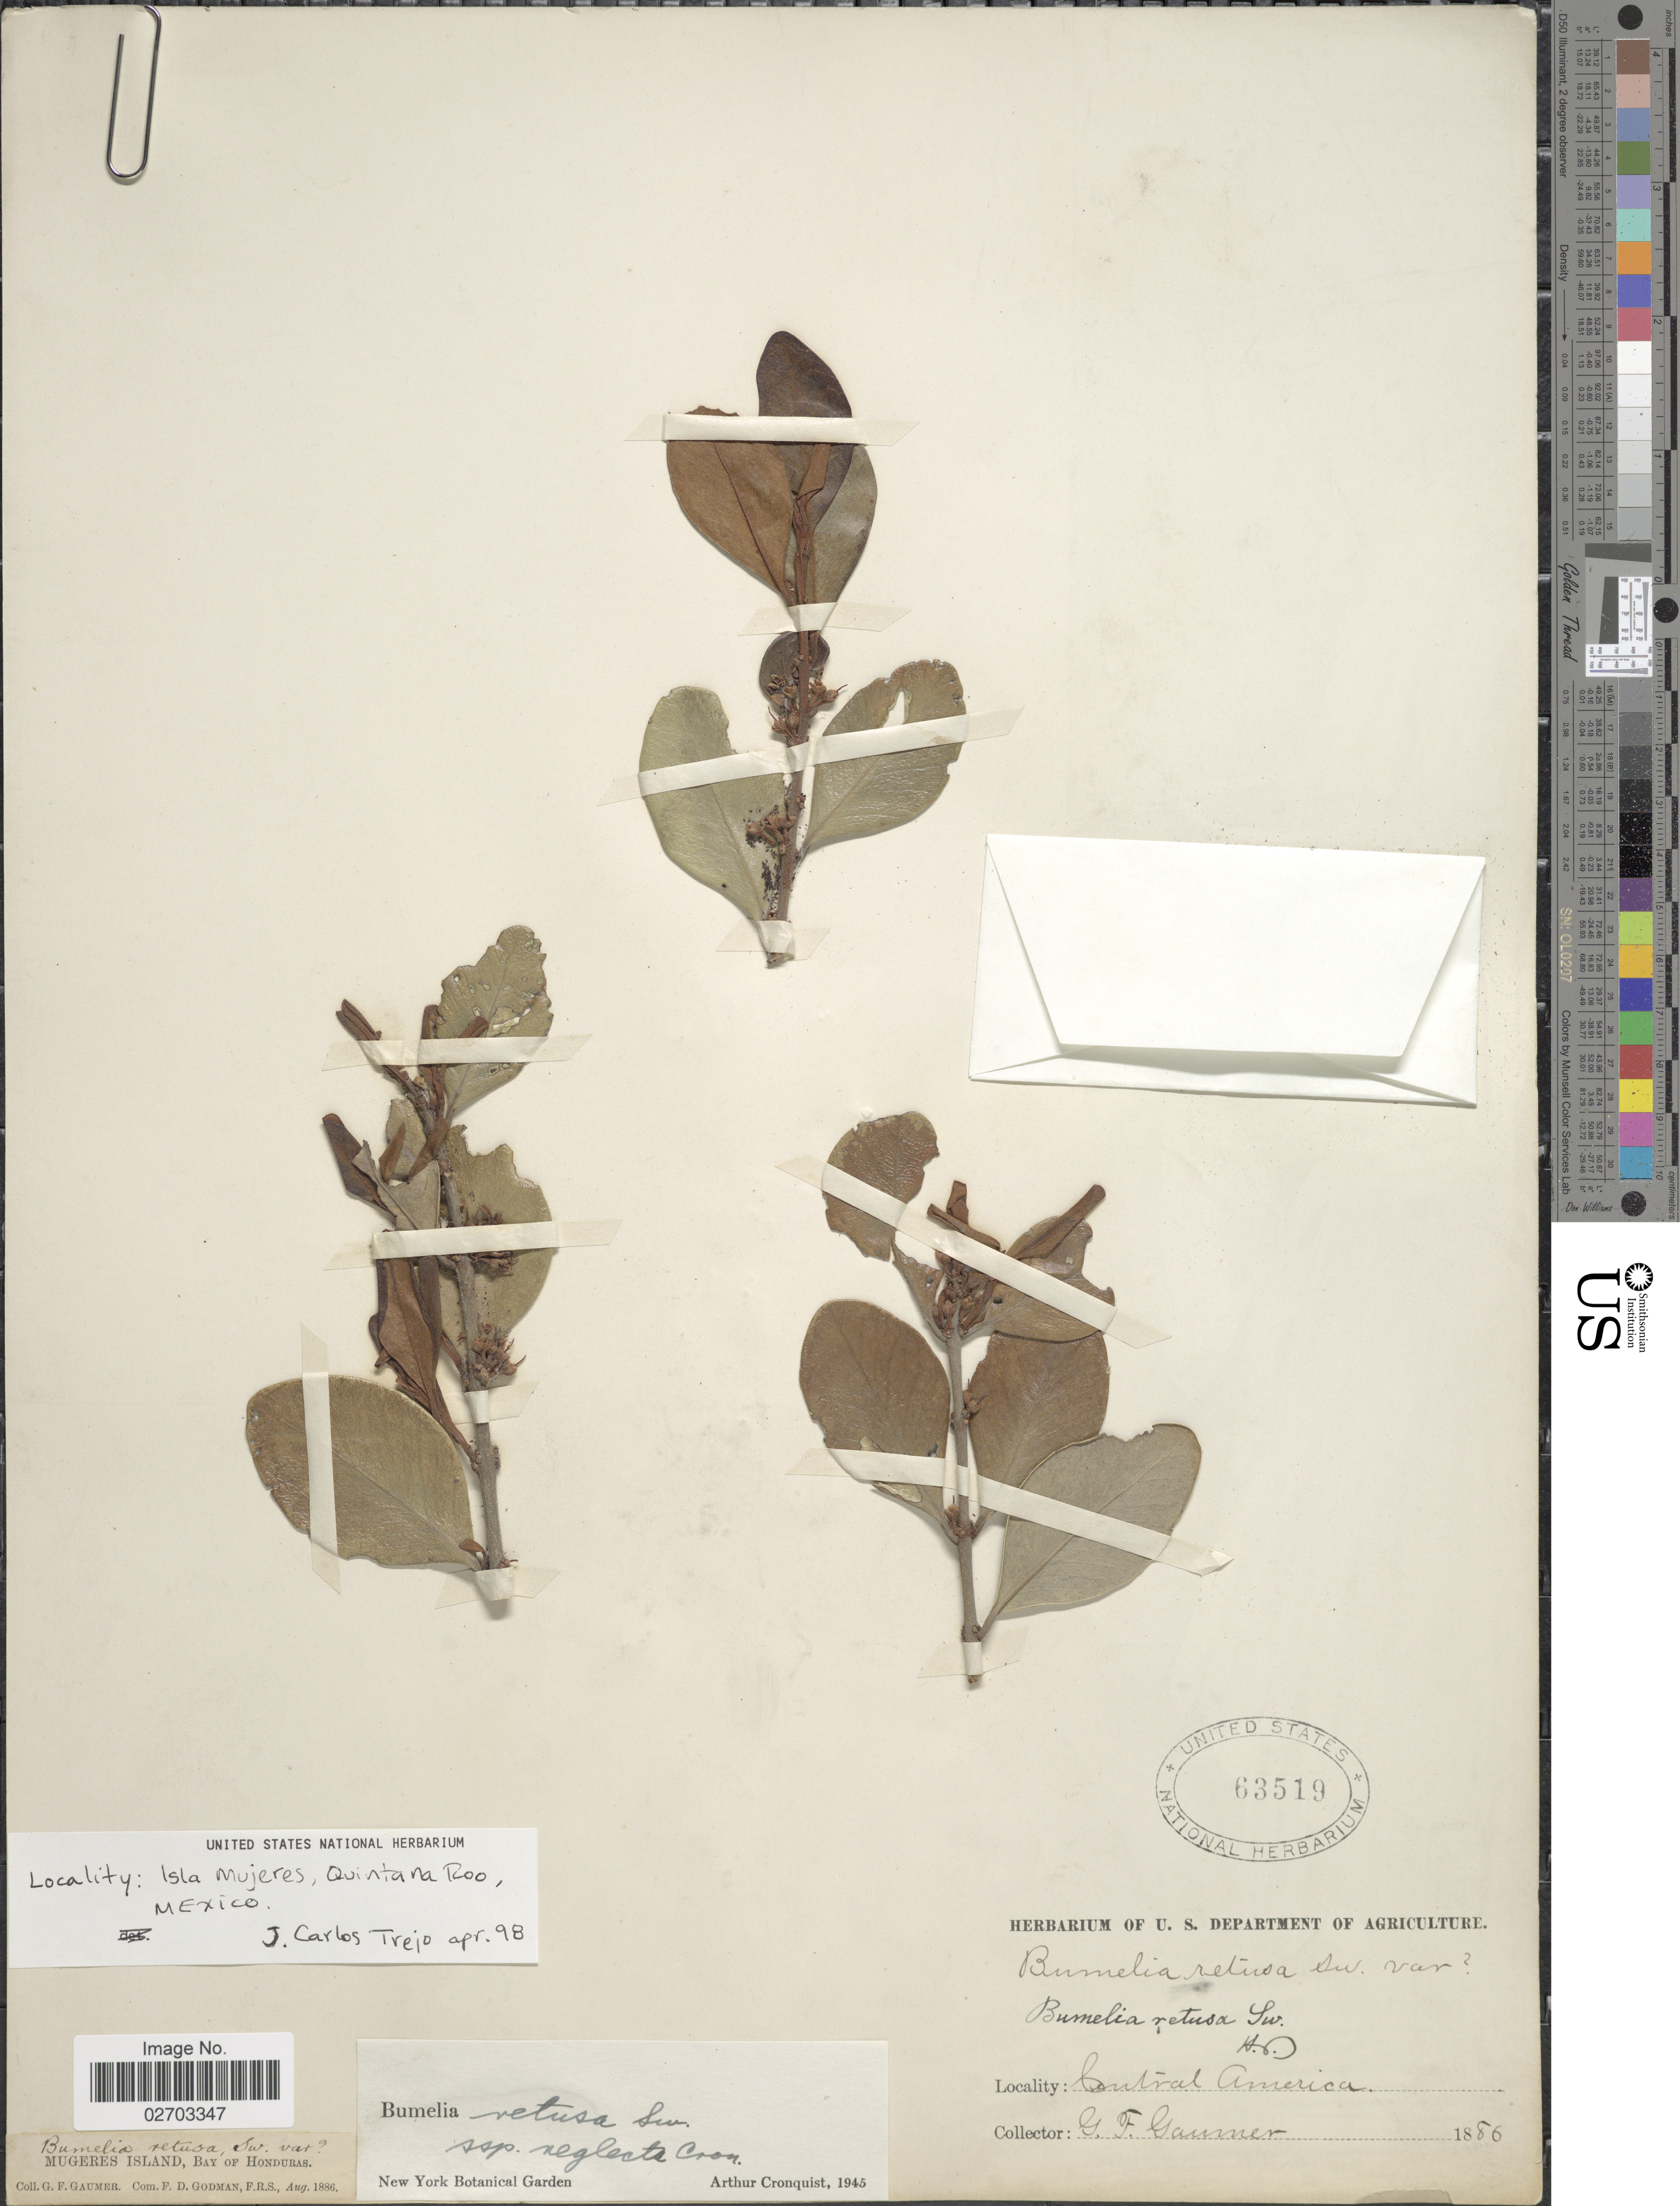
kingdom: Plantae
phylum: Tracheophyta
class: Magnoliopsida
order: Ericales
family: Sapotaceae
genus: Sideroxylon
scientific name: Sideroxylon americanum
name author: (Mill.) T.D. Penn.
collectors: G. F. Gaumer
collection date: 1886-08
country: Honduras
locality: Mugeres Island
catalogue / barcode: US 63519